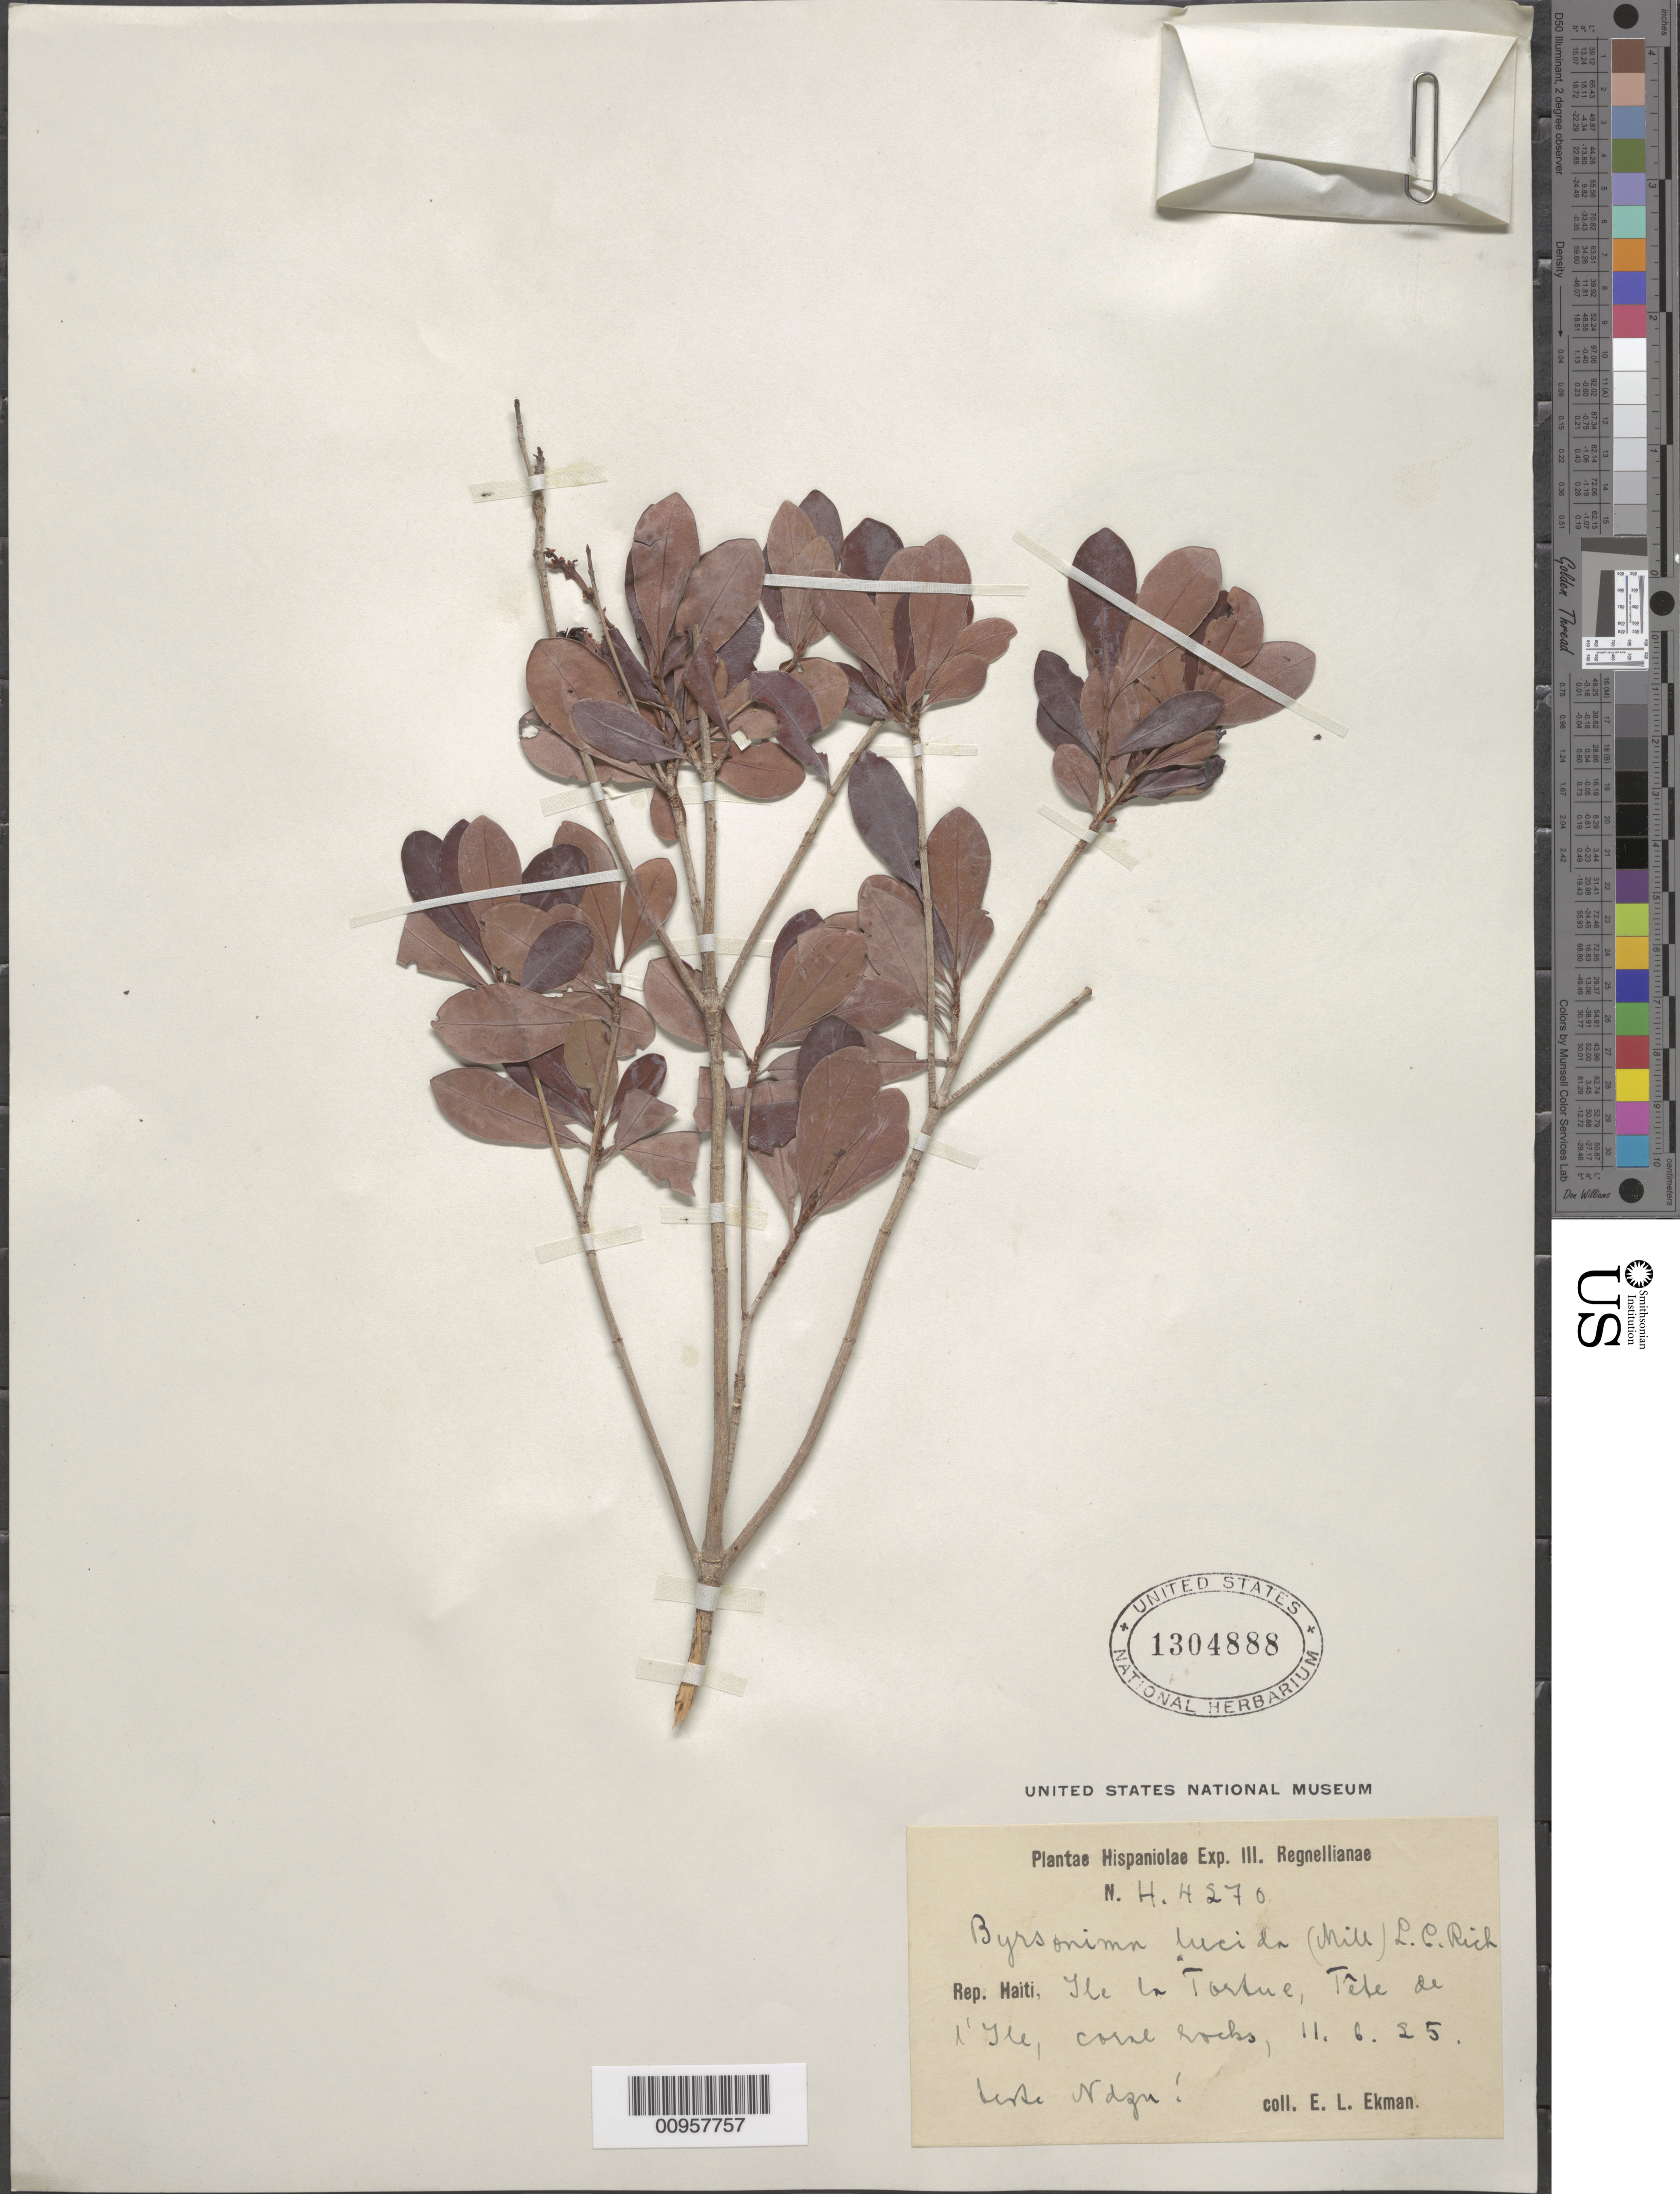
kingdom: Plantae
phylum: Tracheophyta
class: Magnoliopsida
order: Malpighiales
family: Malpighiaceae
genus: Byrsonima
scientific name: Byrsonima lucida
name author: (Mill.) DC.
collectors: E. L. Ekman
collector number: H 4270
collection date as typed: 11 Jun 1925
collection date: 1925-06-11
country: Haiti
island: Ile la Tortue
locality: Tête de l'Ile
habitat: Carol rocks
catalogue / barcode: US 1304888